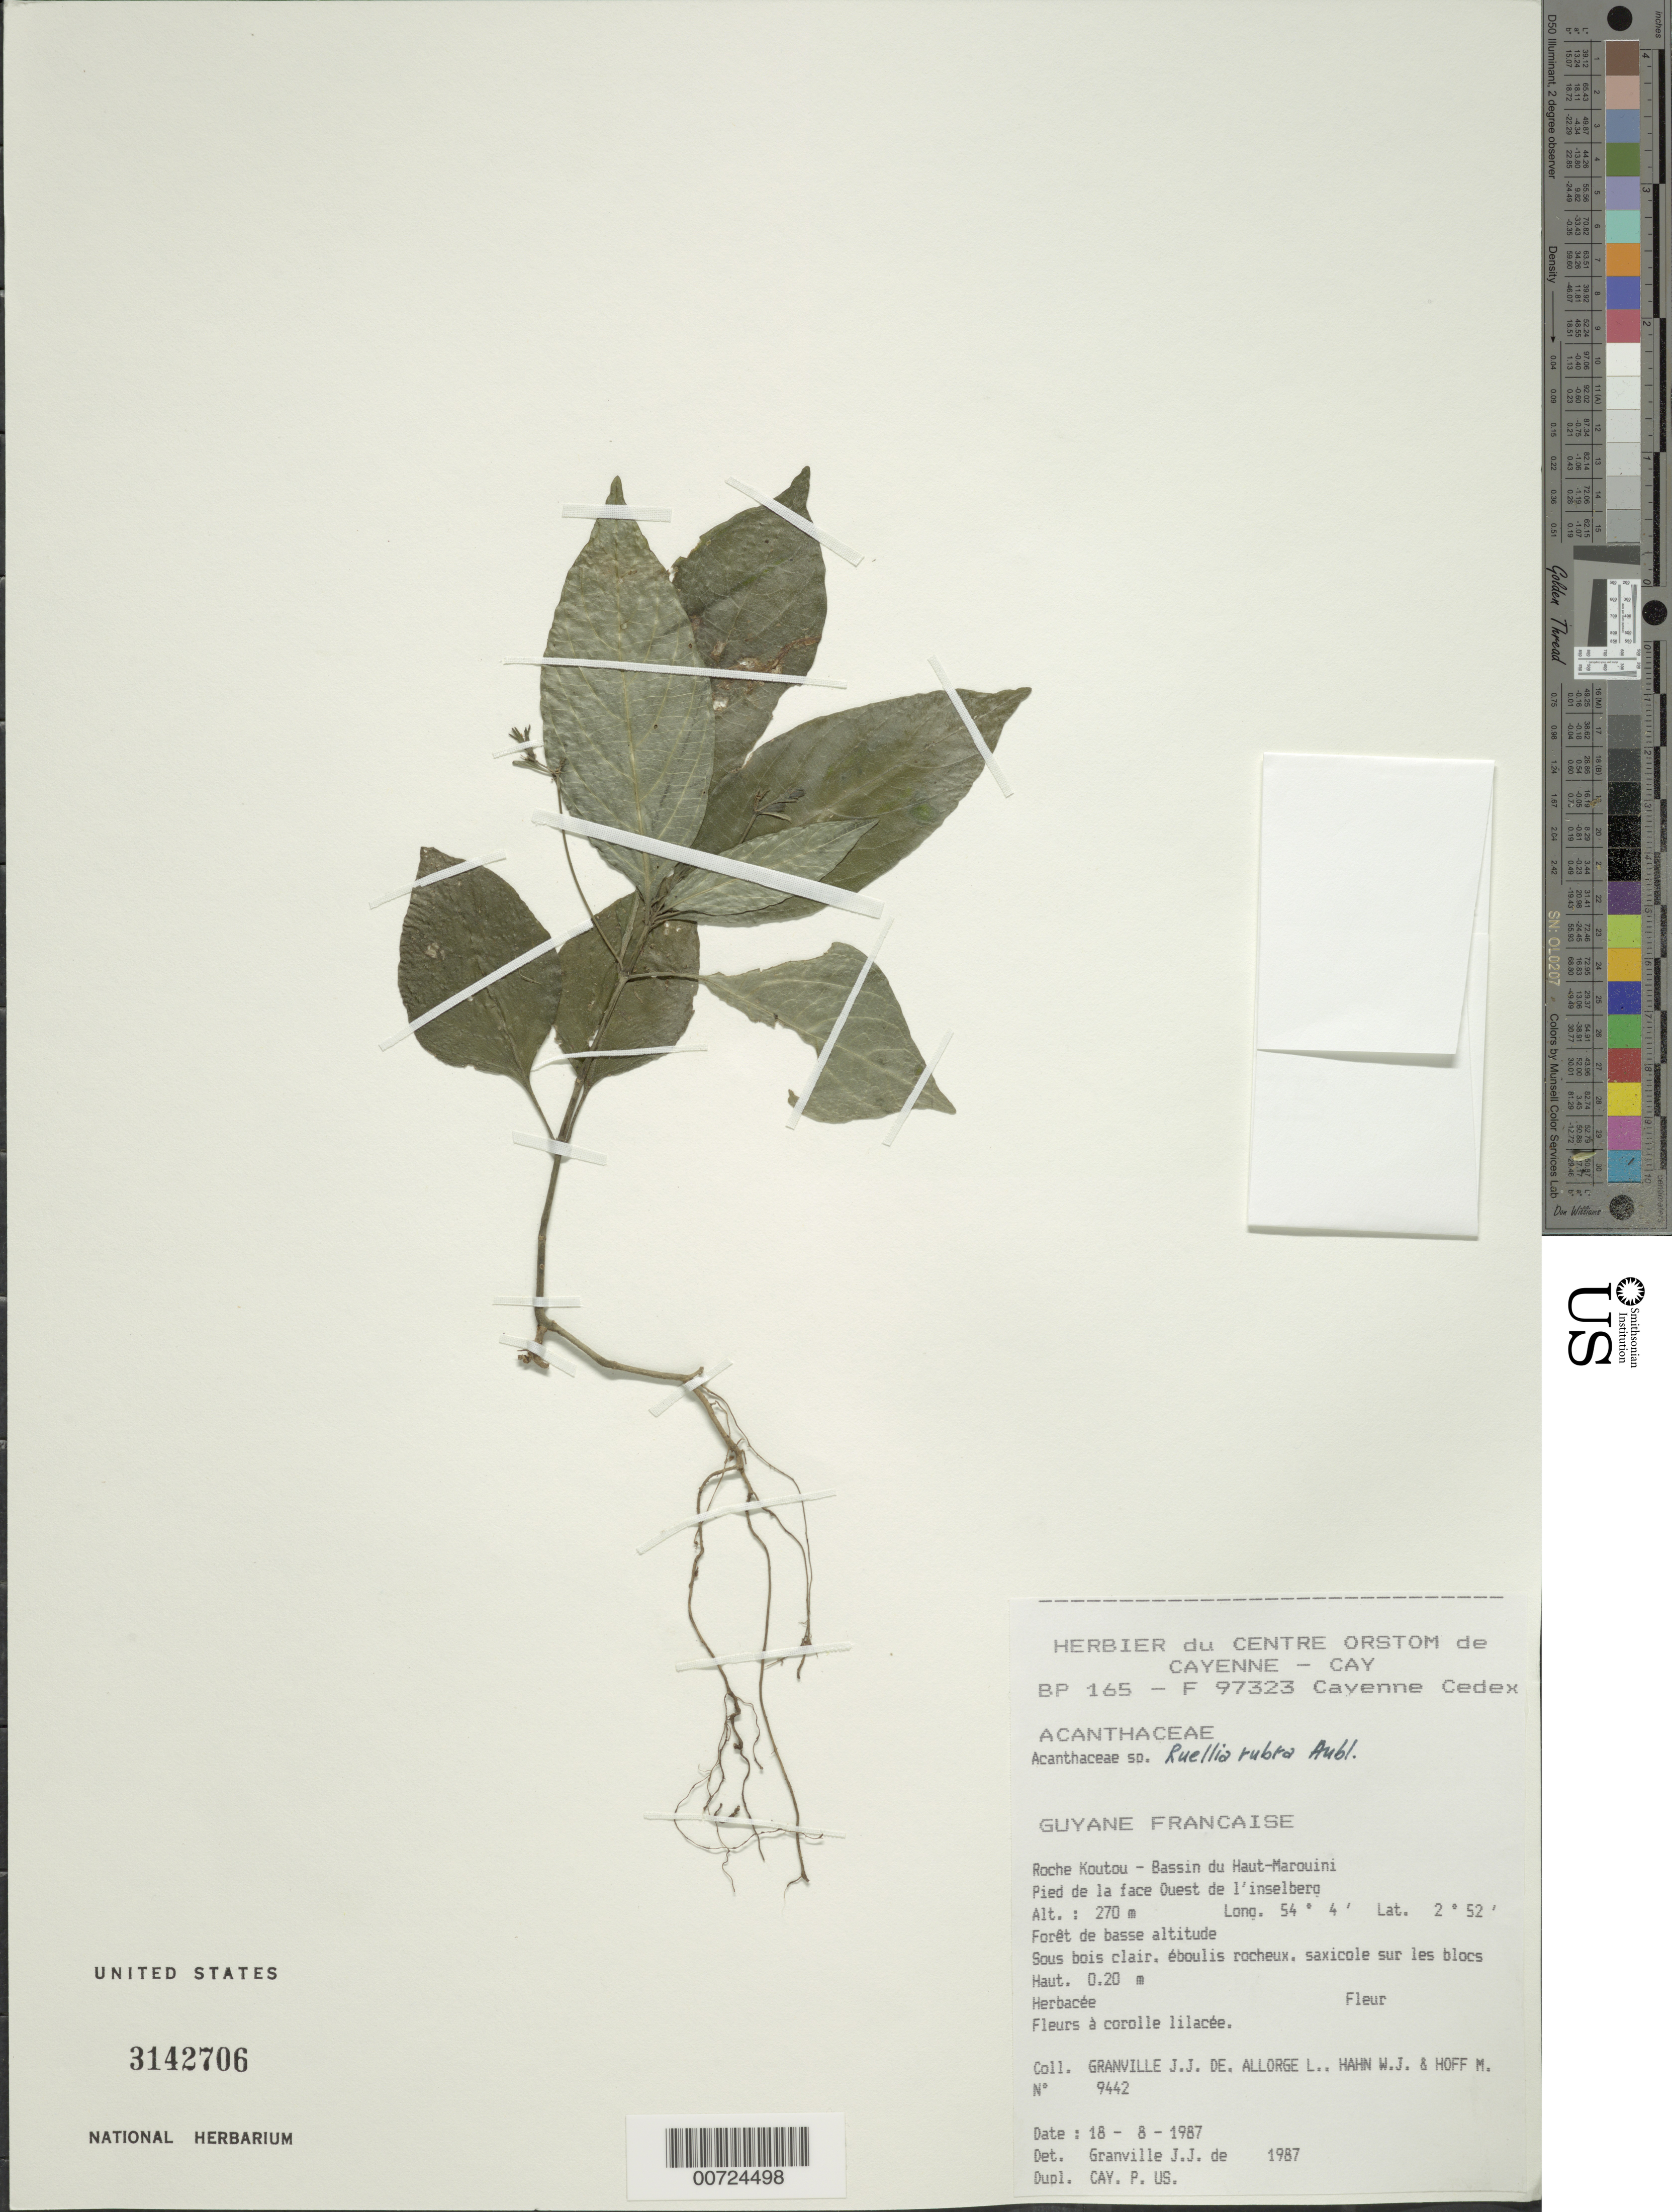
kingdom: Plantae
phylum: Tracheophyta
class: Magnoliopsida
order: Lamiales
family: Acanthaceae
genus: Ruellia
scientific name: Ruellia rubra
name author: Aubl.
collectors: J.-J. de Granville, L. Allorge, W. J. Hahn & M. Hoff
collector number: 9442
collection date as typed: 18-Aug-87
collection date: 1987-08-18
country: French Guiana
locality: Roche Koutou, Bassin du Haut-Marouini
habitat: Forest of low altitude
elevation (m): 270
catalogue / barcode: US 3142706